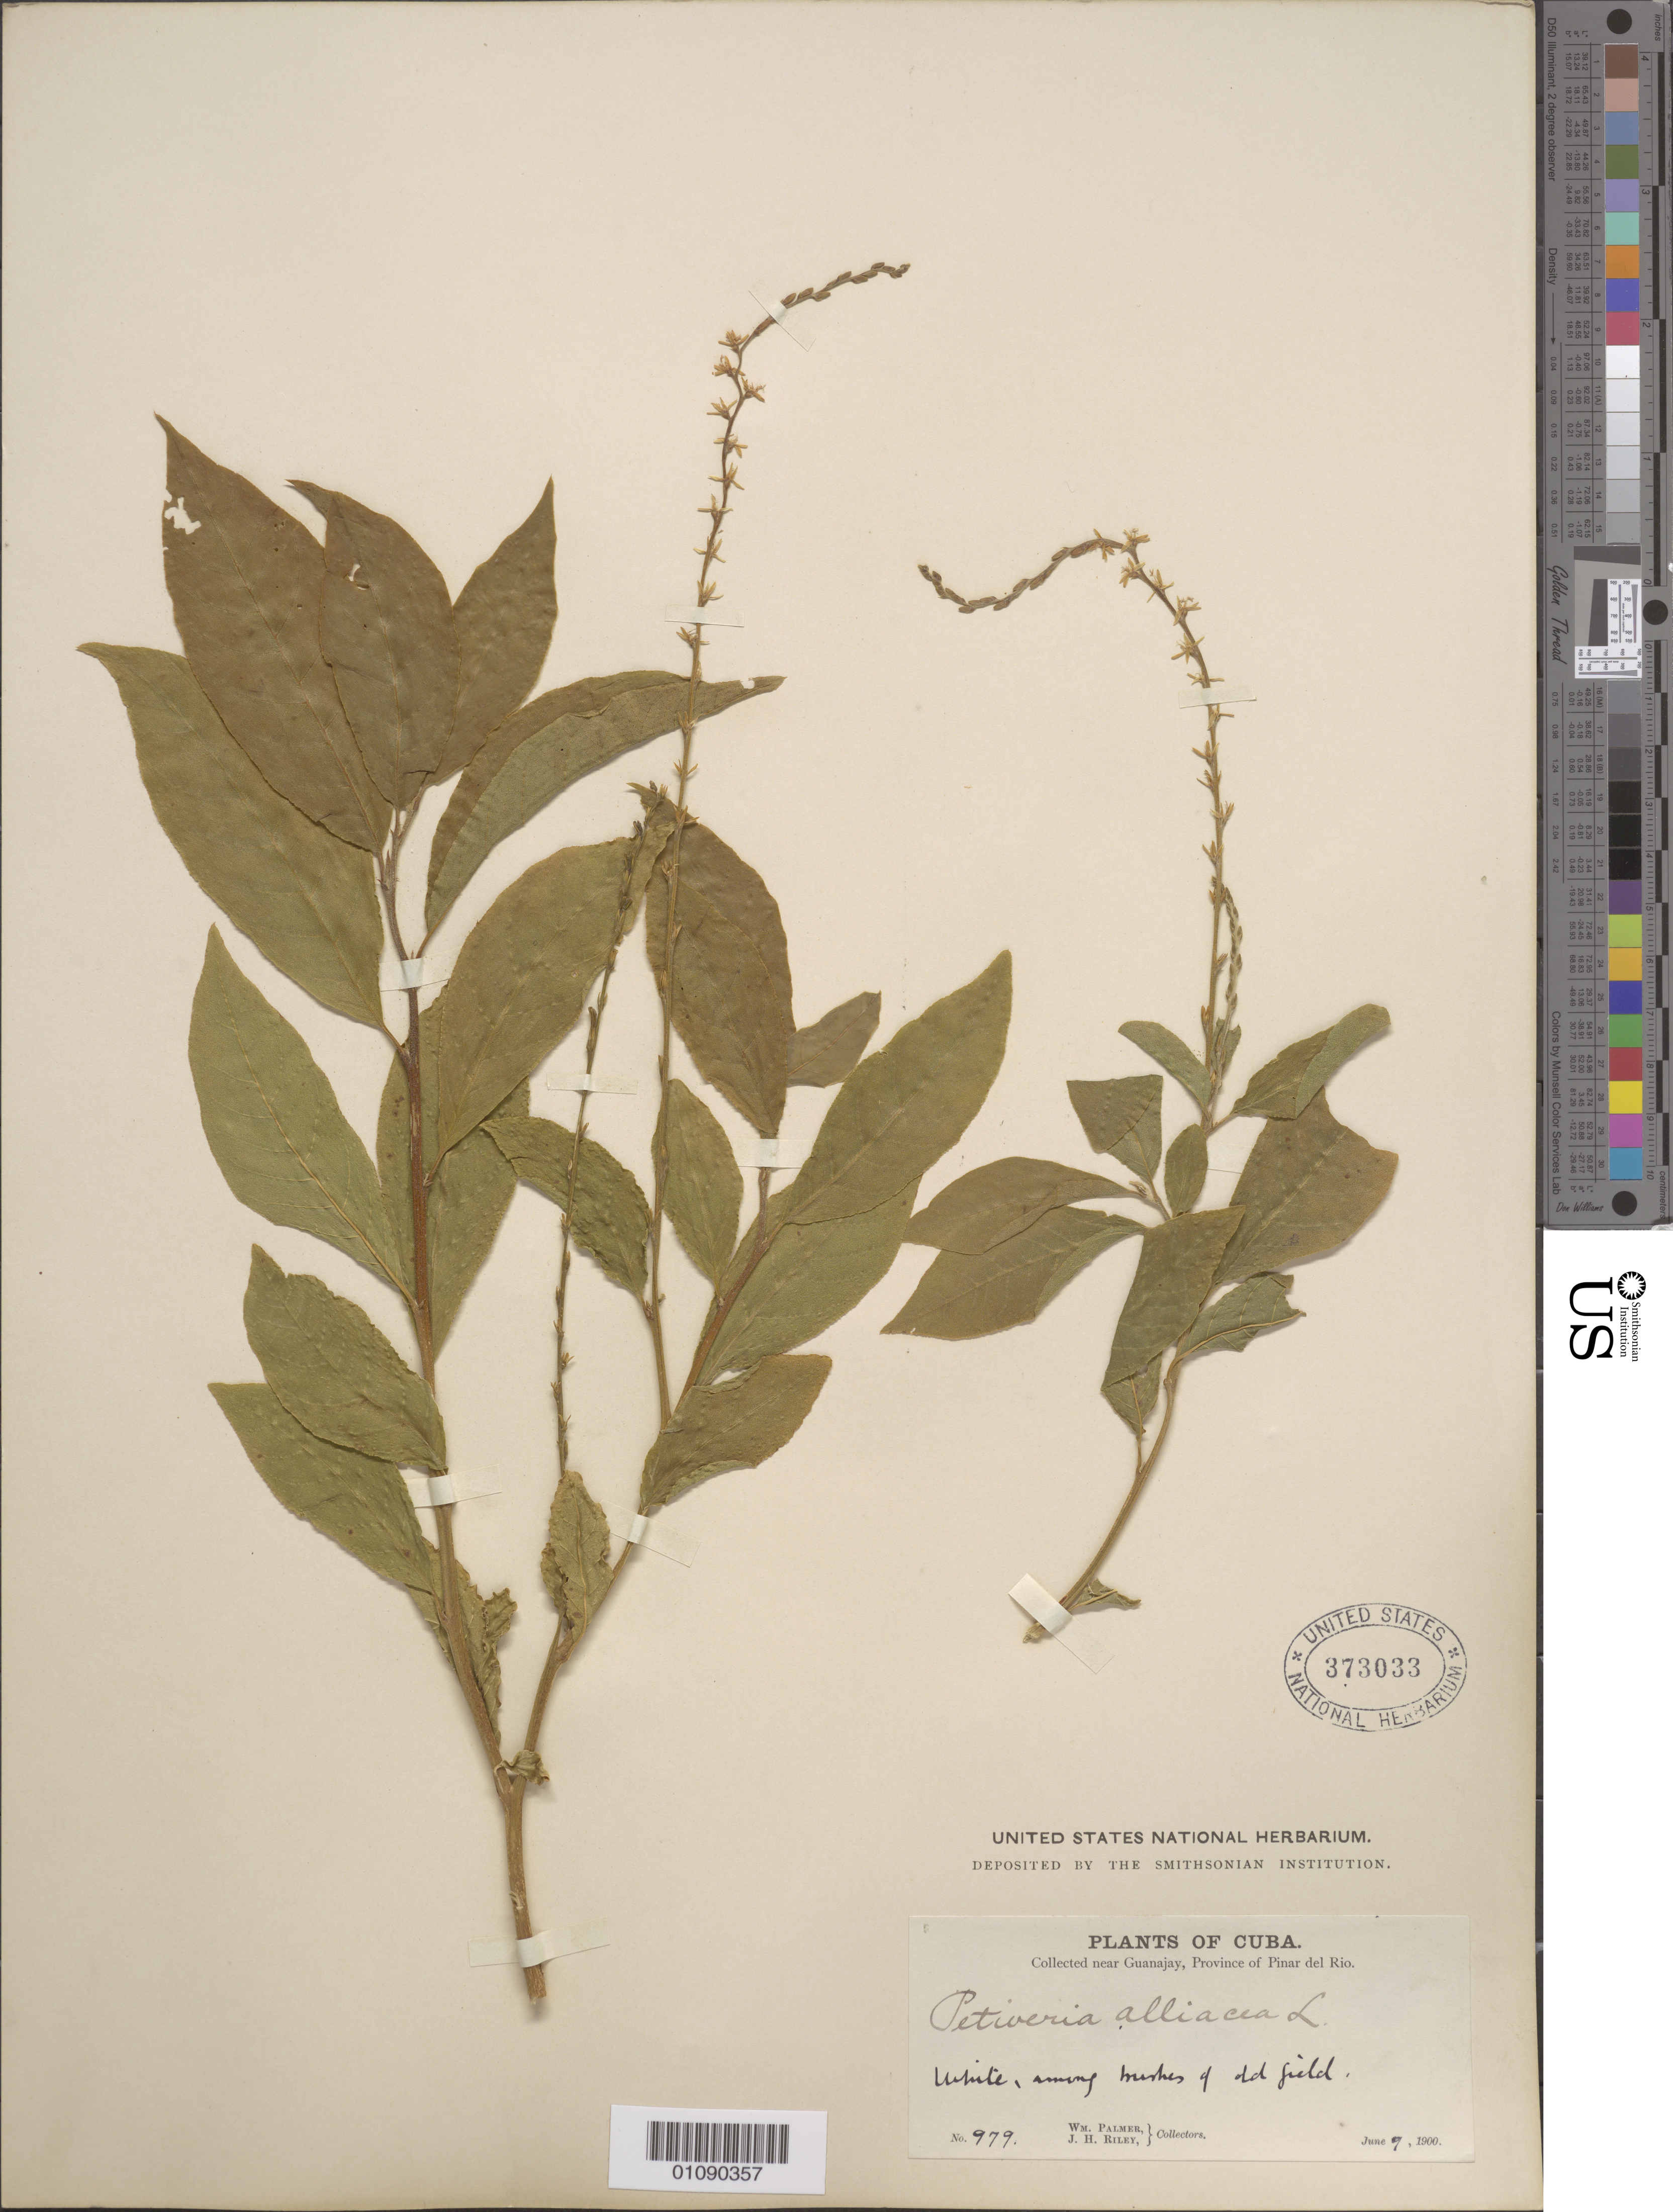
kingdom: Plantae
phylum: Tracheophyta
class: Magnoliopsida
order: Caryophyllales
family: Phytolaccaceae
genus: Petiveria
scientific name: Petiveria alliacea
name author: L.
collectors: W. Palmer & J. H. Riley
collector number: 979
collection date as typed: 07 Jun 1900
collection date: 1900-06-07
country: Cuba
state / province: Pinar del Rio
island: Cuba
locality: Near Guanajay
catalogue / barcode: US 373033